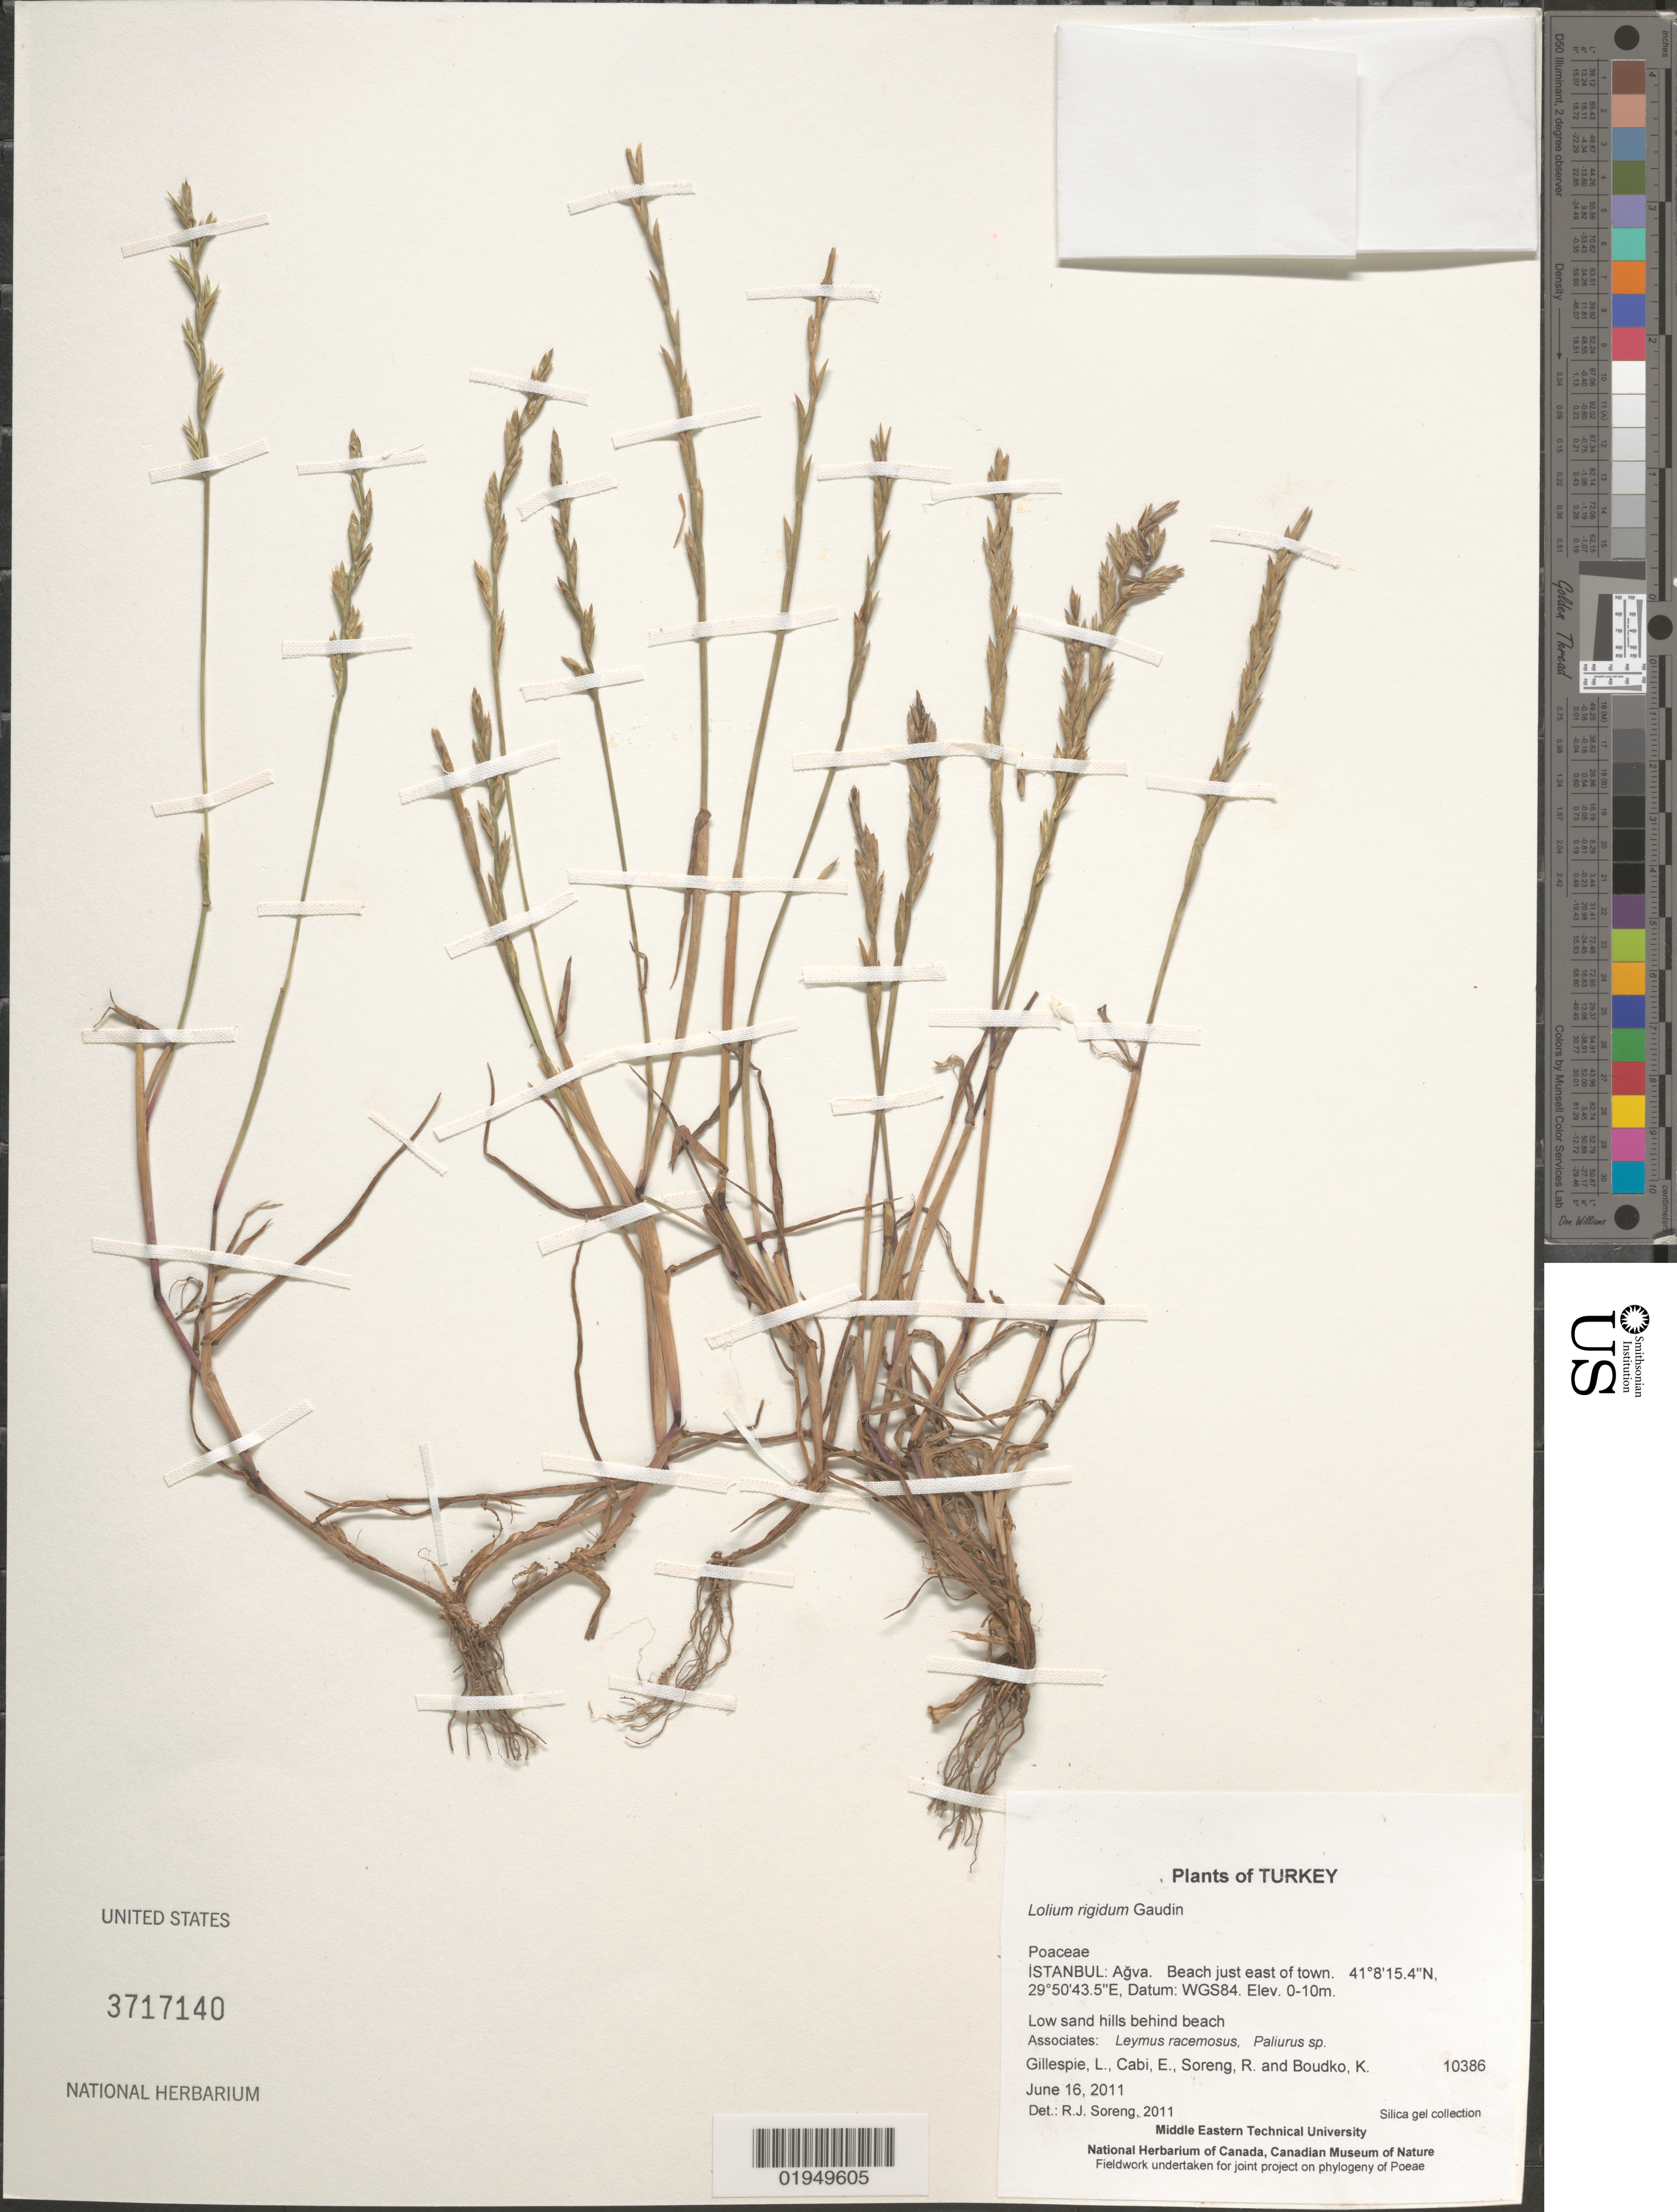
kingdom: Plantae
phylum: Tracheophyta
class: Liliopsida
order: Poales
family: Poaceae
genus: Lolium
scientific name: Lolium rigidum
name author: Gaudin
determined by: Soreng, Robert J., Research Associate (BOT), Smithsonian Institution - National Museum of Natural History (UNITED STATES)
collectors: L. J. Gillespie, E. Cabi, R. J. Soreng & K. Boudko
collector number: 10386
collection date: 2011-06-16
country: Turkey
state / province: Istanbul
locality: Agva. Beach just east of town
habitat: Low sand hills behind beach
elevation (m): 0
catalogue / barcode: US 3717140